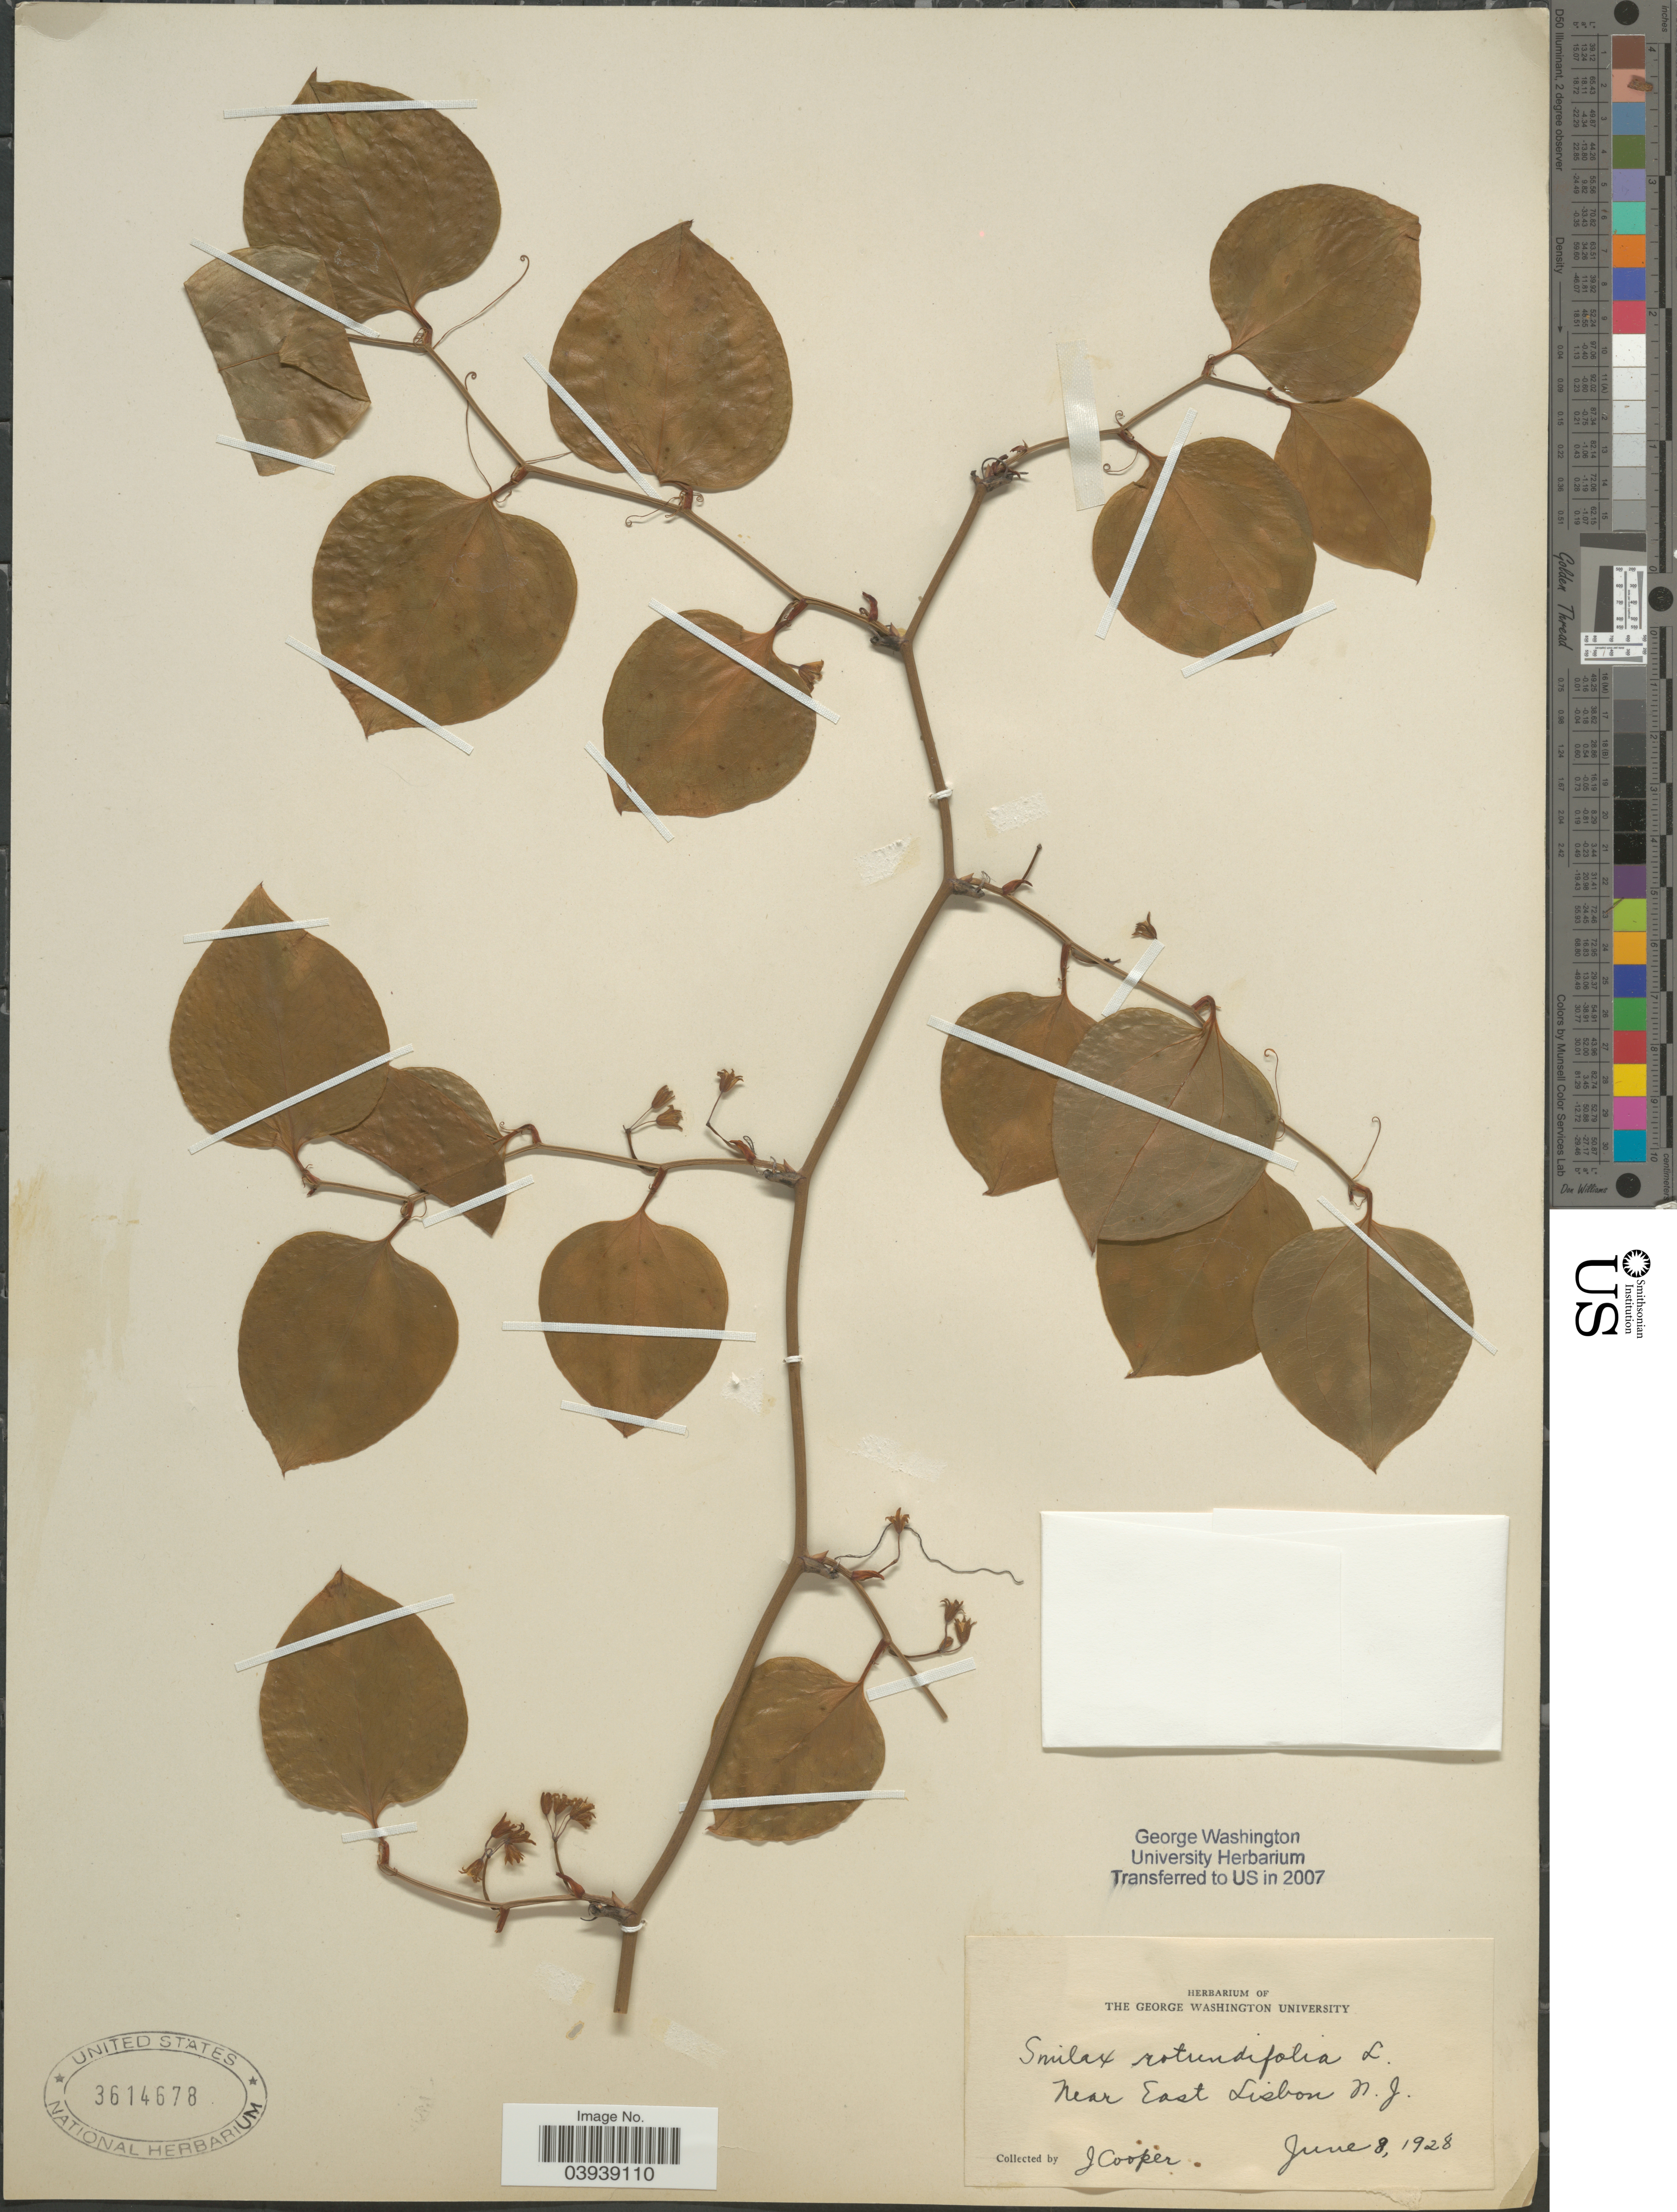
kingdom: Plantae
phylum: Tracheophyta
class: Liliopsida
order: Liliales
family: Smilacaceae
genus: Smilax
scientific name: Smilax rotundifolia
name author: L.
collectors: J. Cooper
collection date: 1928-06-08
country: United States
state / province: New Jersey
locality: Near East Lisbon.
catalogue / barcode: US 3614678